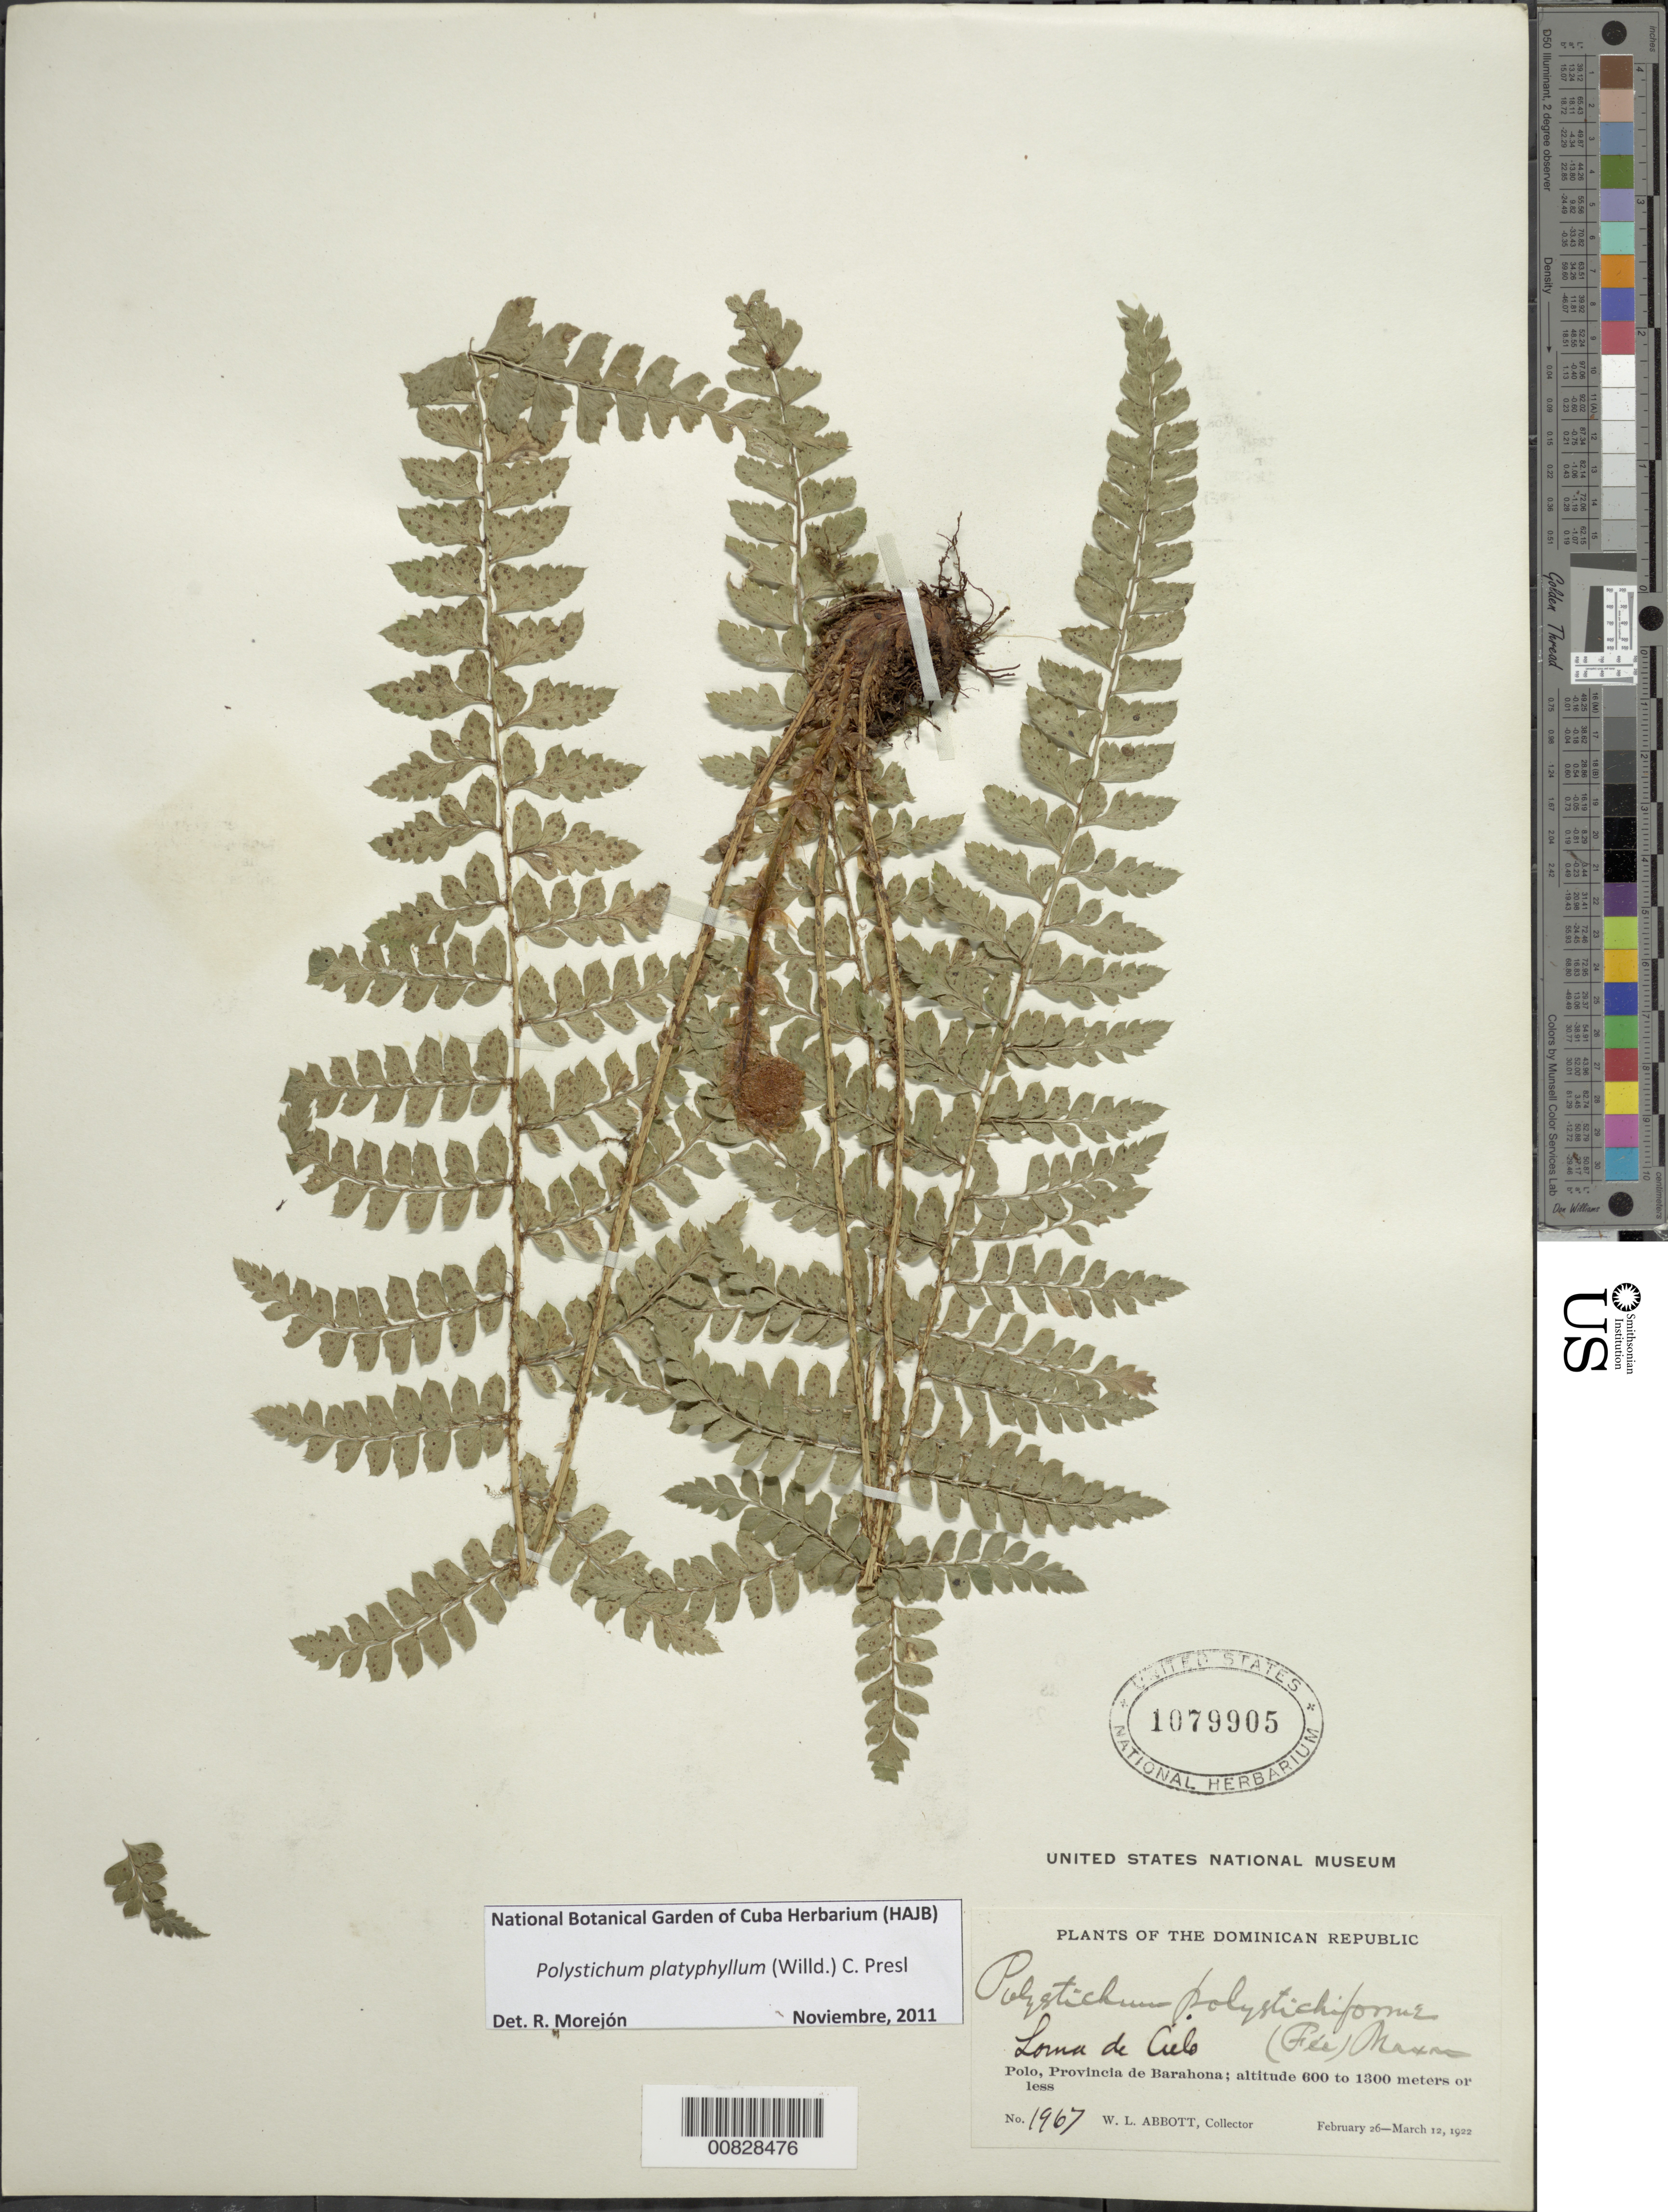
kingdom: Plantae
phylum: Tracheophyta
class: Polypodiopsida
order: Polypodiales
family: Dryopteridaceae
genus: Polystichum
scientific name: Polystichum platyphyllum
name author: (Willd.) C. Presl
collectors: W. L. Abbott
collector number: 1967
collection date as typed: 26 Feb 1922 to 12 Mar 1922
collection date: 1922-02-26/1922-03-12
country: Dominican Republic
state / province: Barahona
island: Hispaniola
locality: Polo, Loma de Cielo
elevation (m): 600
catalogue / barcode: US 1079905